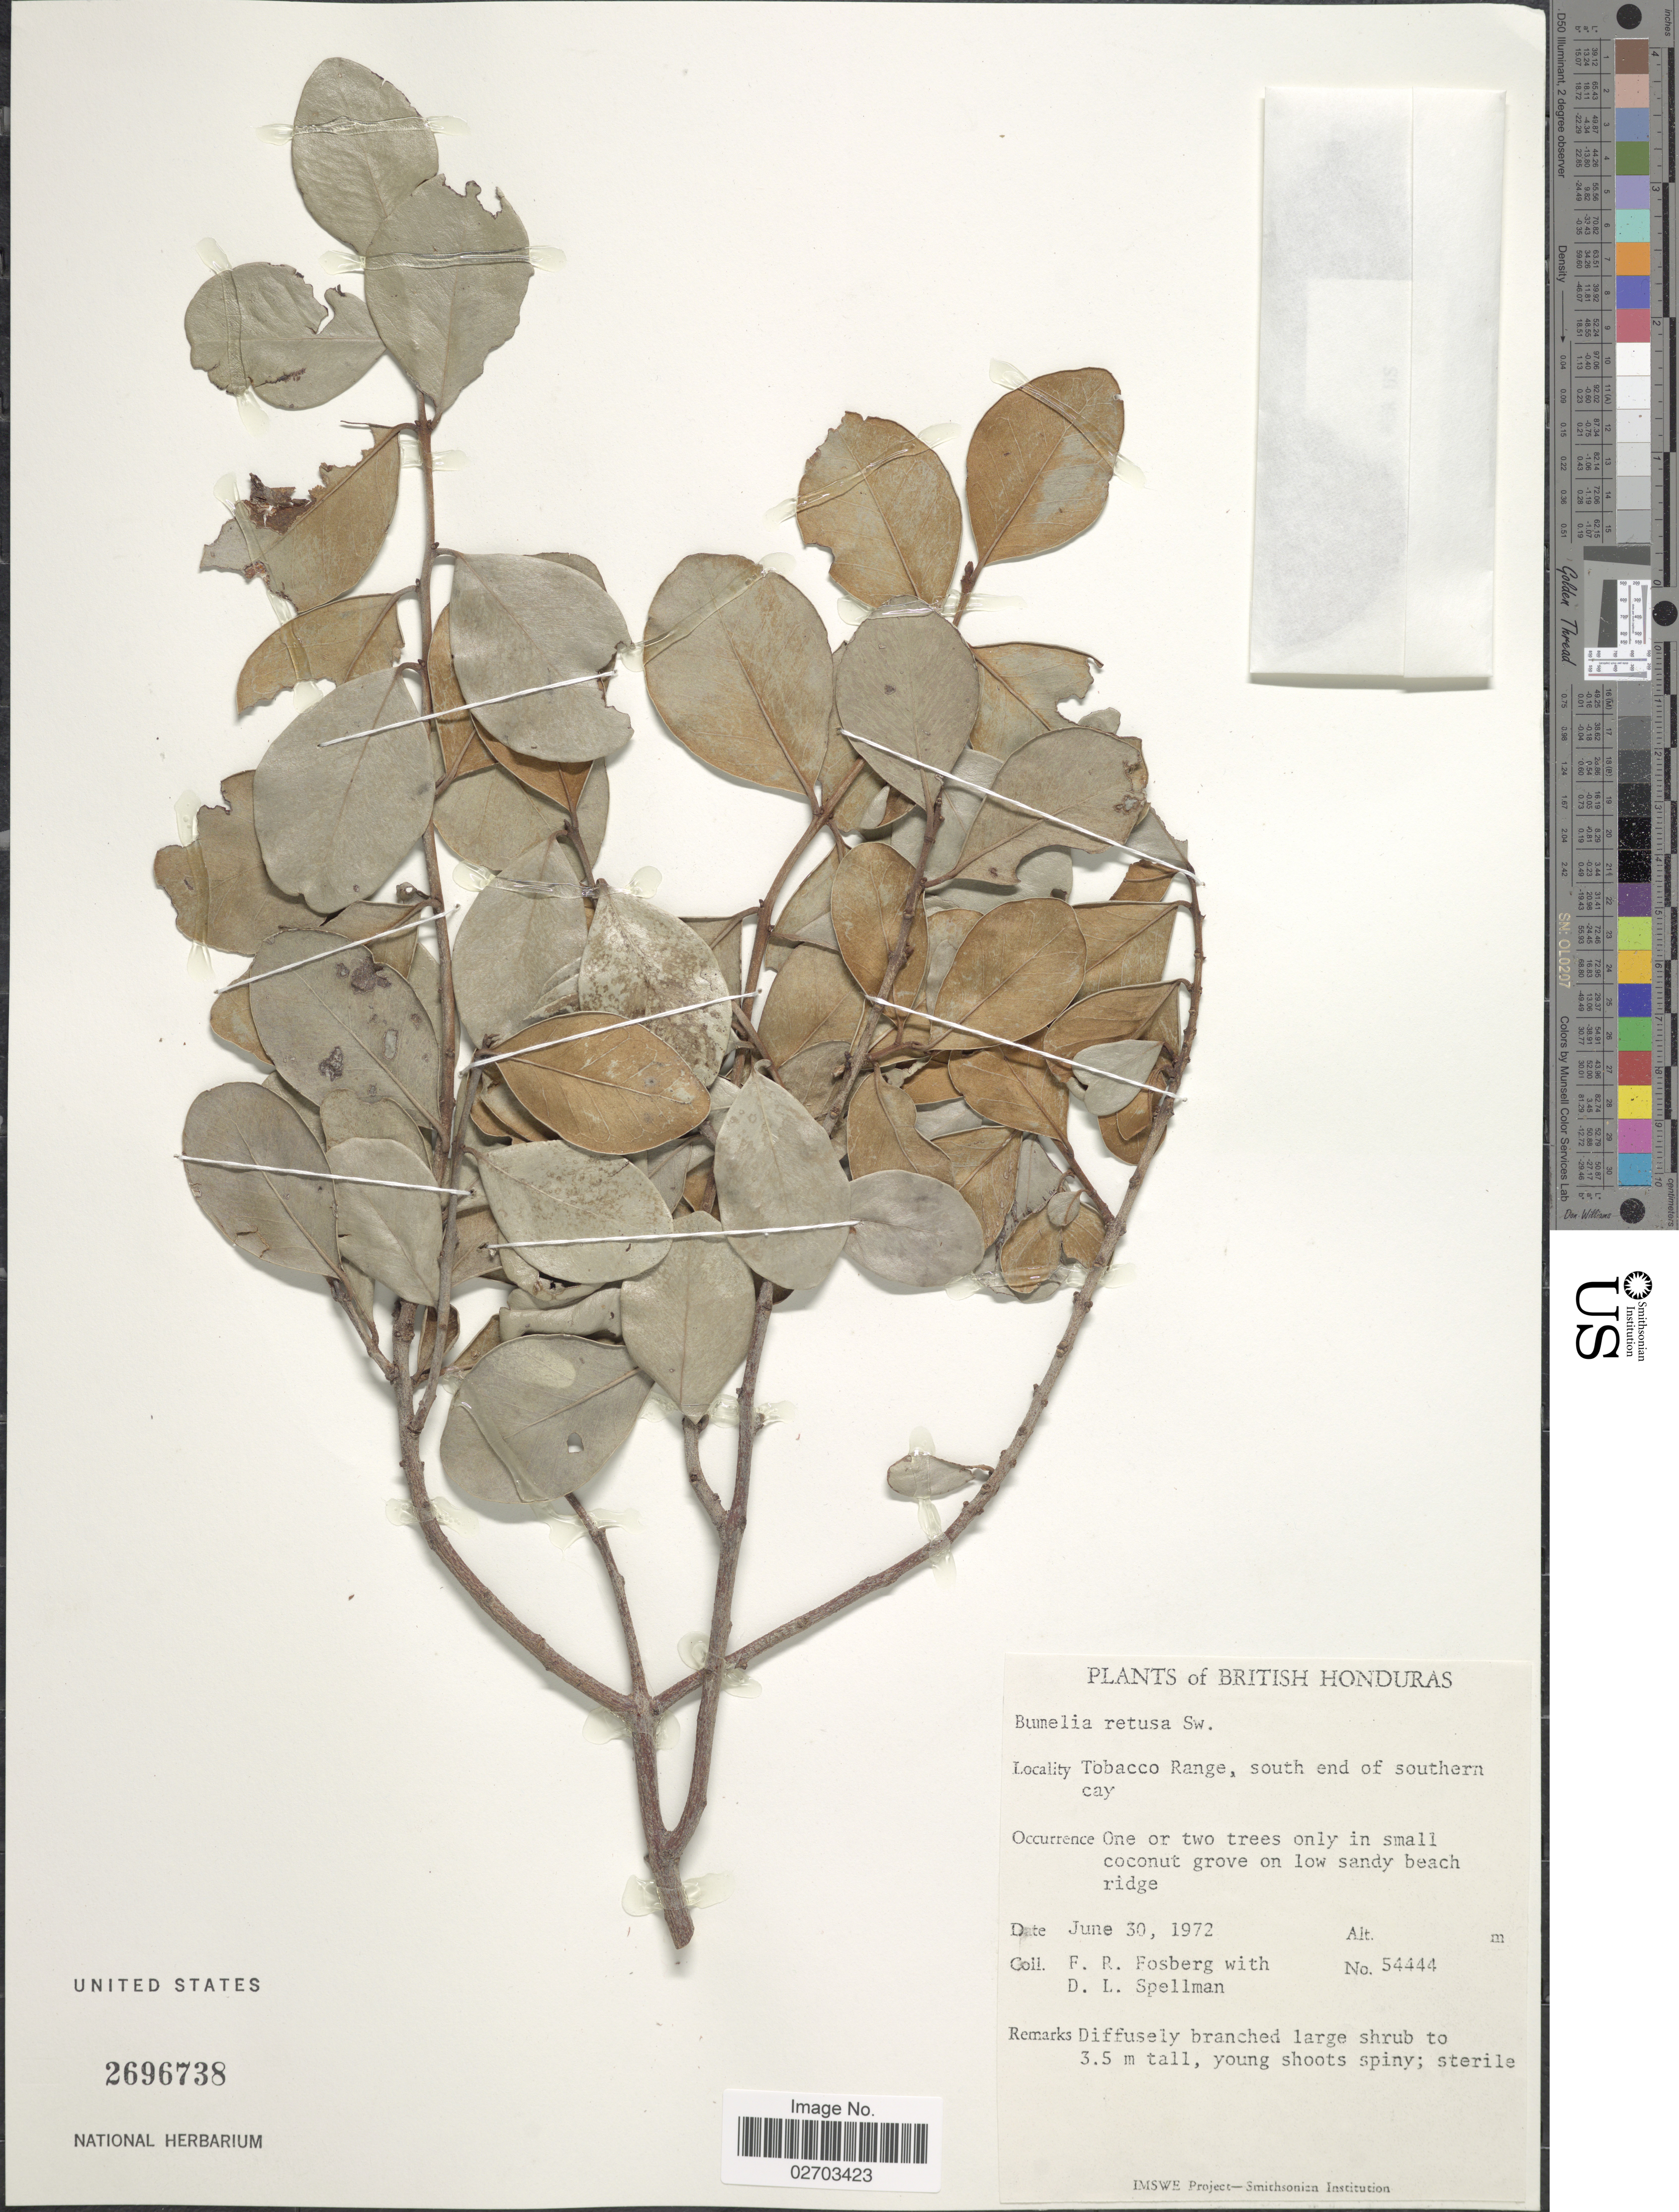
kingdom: Plantae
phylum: Tracheophyta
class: Magnoliopsida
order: Ericales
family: Sapotaceae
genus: Sideroxylon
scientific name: Sideroxylon americanum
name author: (Mill.) T.D. Penn.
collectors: F. R. Fosberg & D. L. Spellman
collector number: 54444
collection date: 1972-06-30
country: Belize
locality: British Honduras, Tobacco Range, south end of southern cay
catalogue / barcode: US 2696738